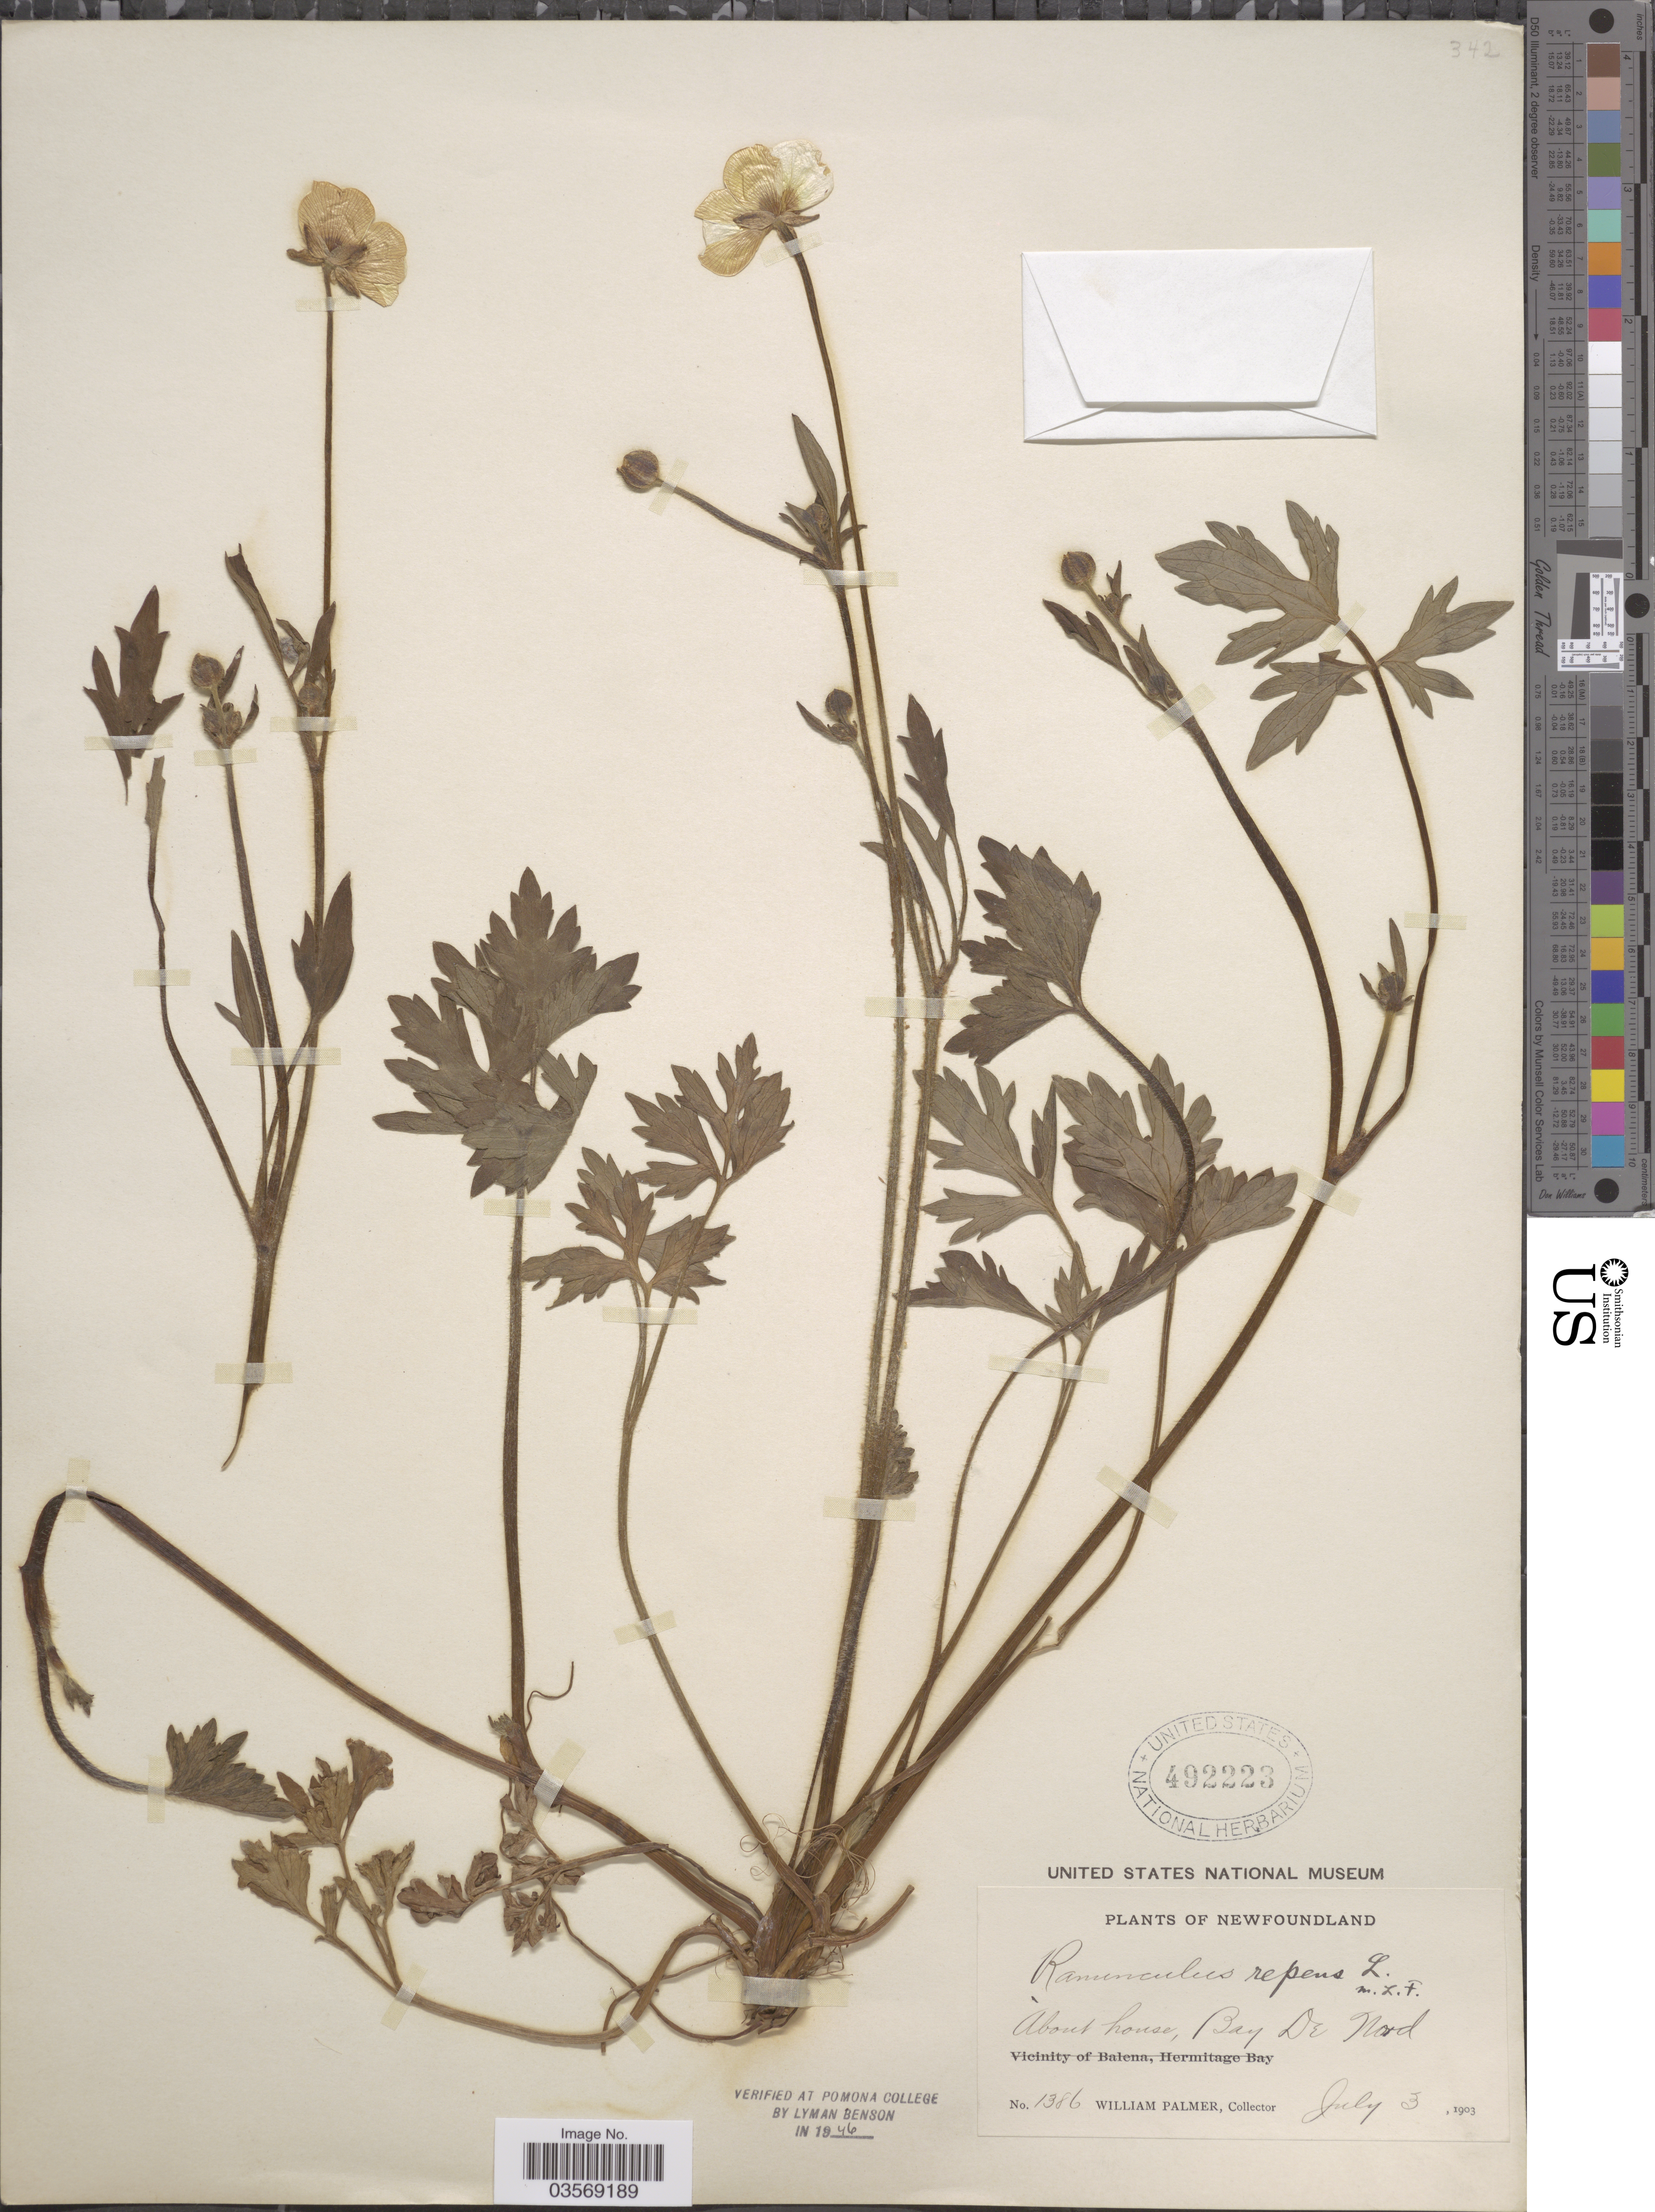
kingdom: Plantae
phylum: Tracheophyta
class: Magnoliopsida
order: Ranunculales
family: Ranunculaceae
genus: Ranunculus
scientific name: Ranunculus repens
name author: L.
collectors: W. Palmer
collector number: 1386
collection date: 1903-07-03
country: Canada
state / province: Newfoundland and Labrador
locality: About house, Bay De Nord.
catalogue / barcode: US 492223